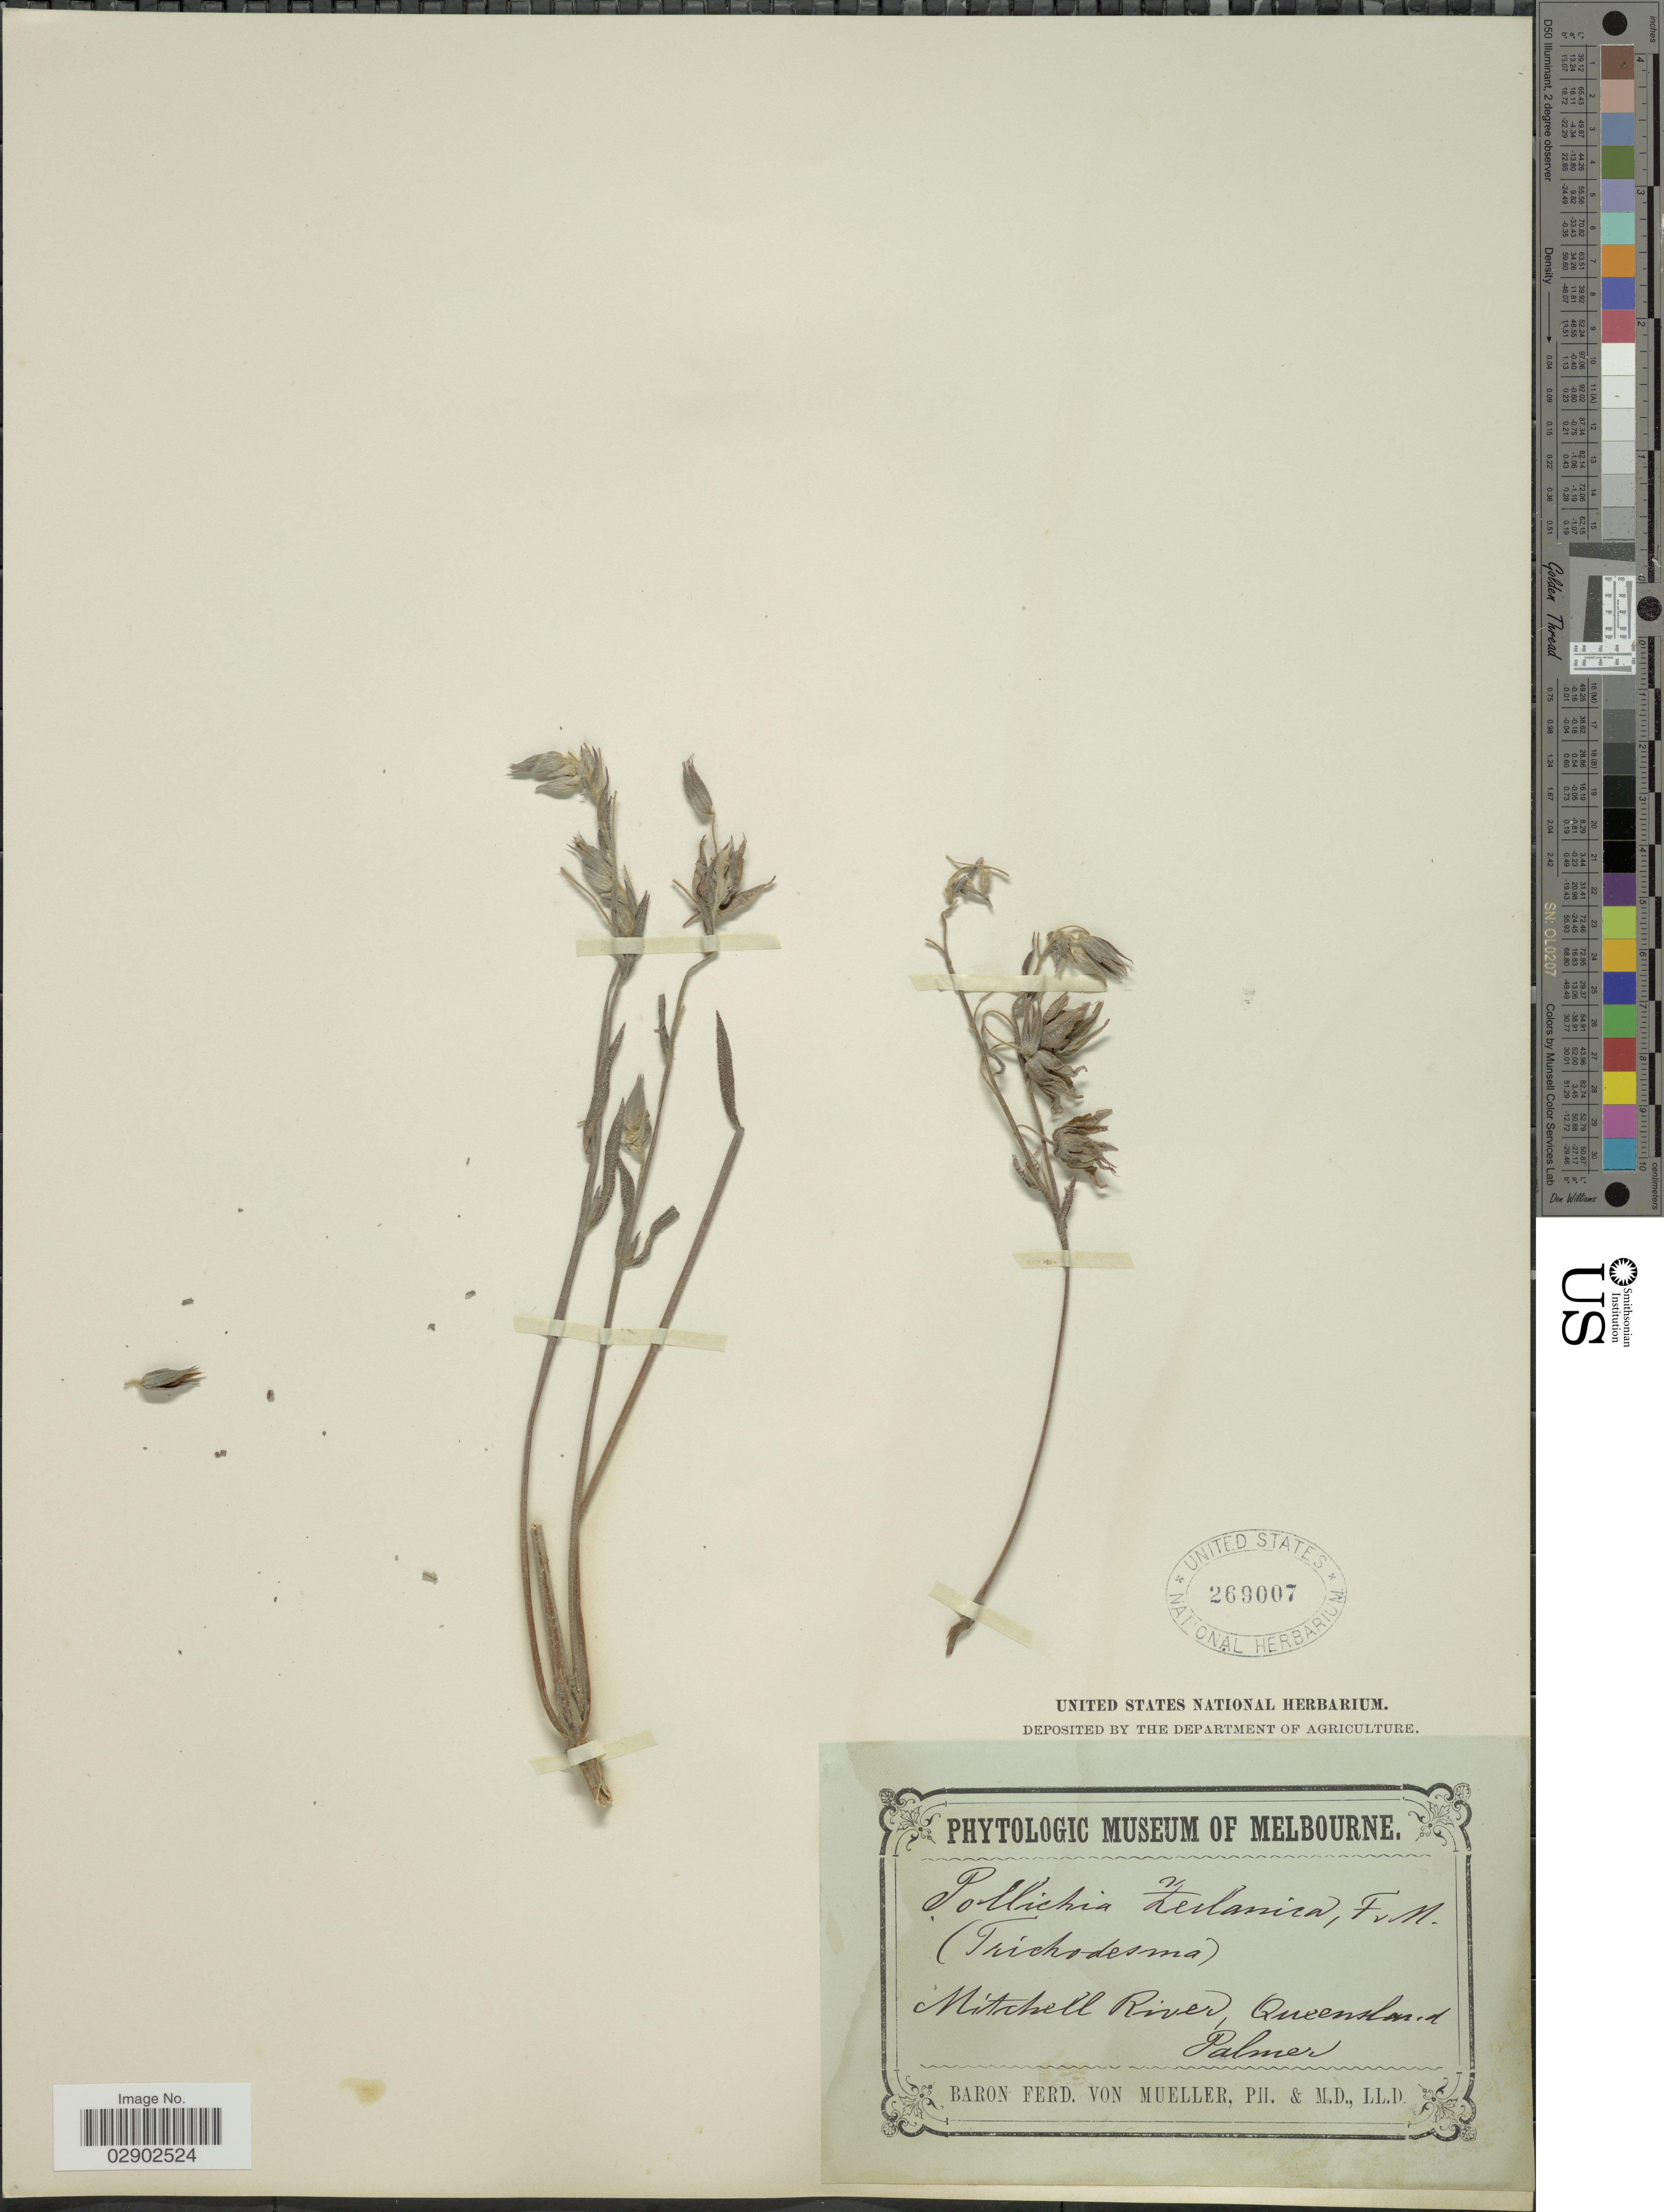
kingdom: Plantae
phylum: Tracheophyta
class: Magnoliopsida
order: Boraginales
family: Boraginaceae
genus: Trichodesma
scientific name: Trichodesma zeylanicum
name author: (Burm. f.) R. Br.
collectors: F. Mueller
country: Australia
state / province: Queensland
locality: Mitchell River, Palmer.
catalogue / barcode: US 269007